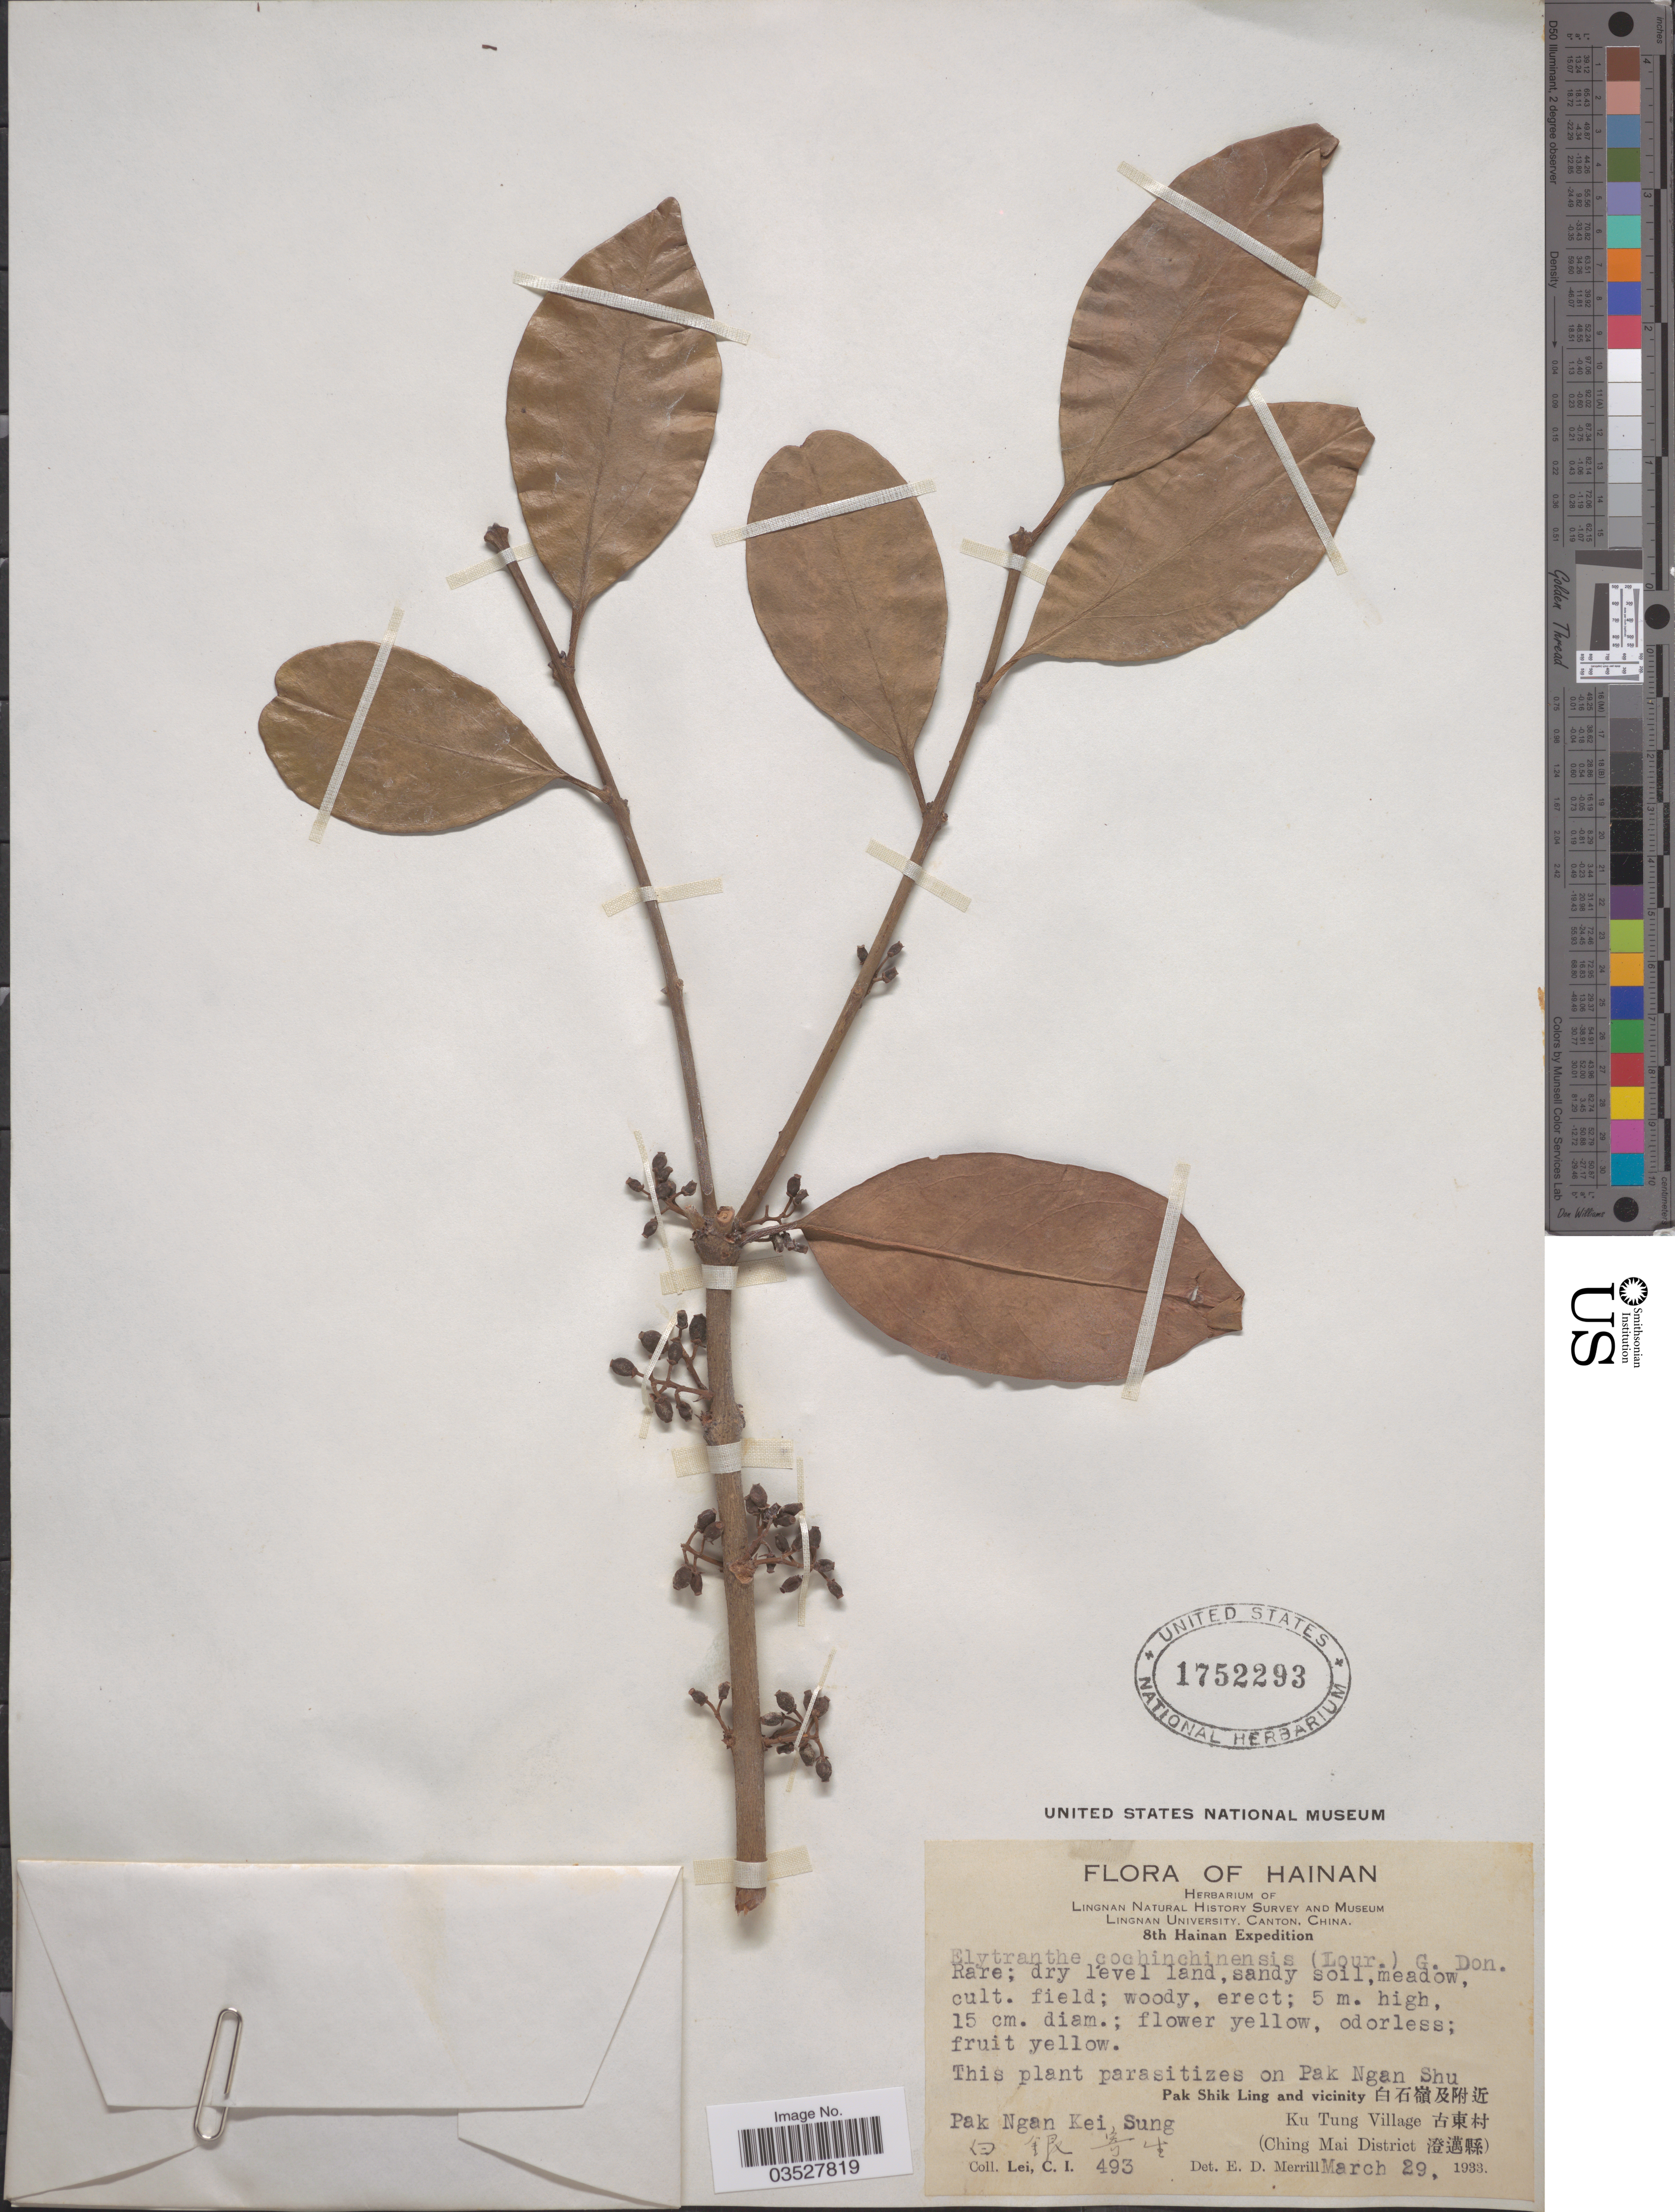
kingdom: Plantae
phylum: Tracheophyta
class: Magnoliopsida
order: Santalales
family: Loranthaceae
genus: Elytranthe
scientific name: Elytranthe cochinchinensis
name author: (Lour.) G. Don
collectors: C. I. Lei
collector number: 493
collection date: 1933-03-29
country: China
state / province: Hainan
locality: Pak Ngan Shu. Pak Shik Ling and vicinity X. Ku Tung Village X. (Ching Mai District X). Pak Ngan Kei Sung X.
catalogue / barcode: US 1752293